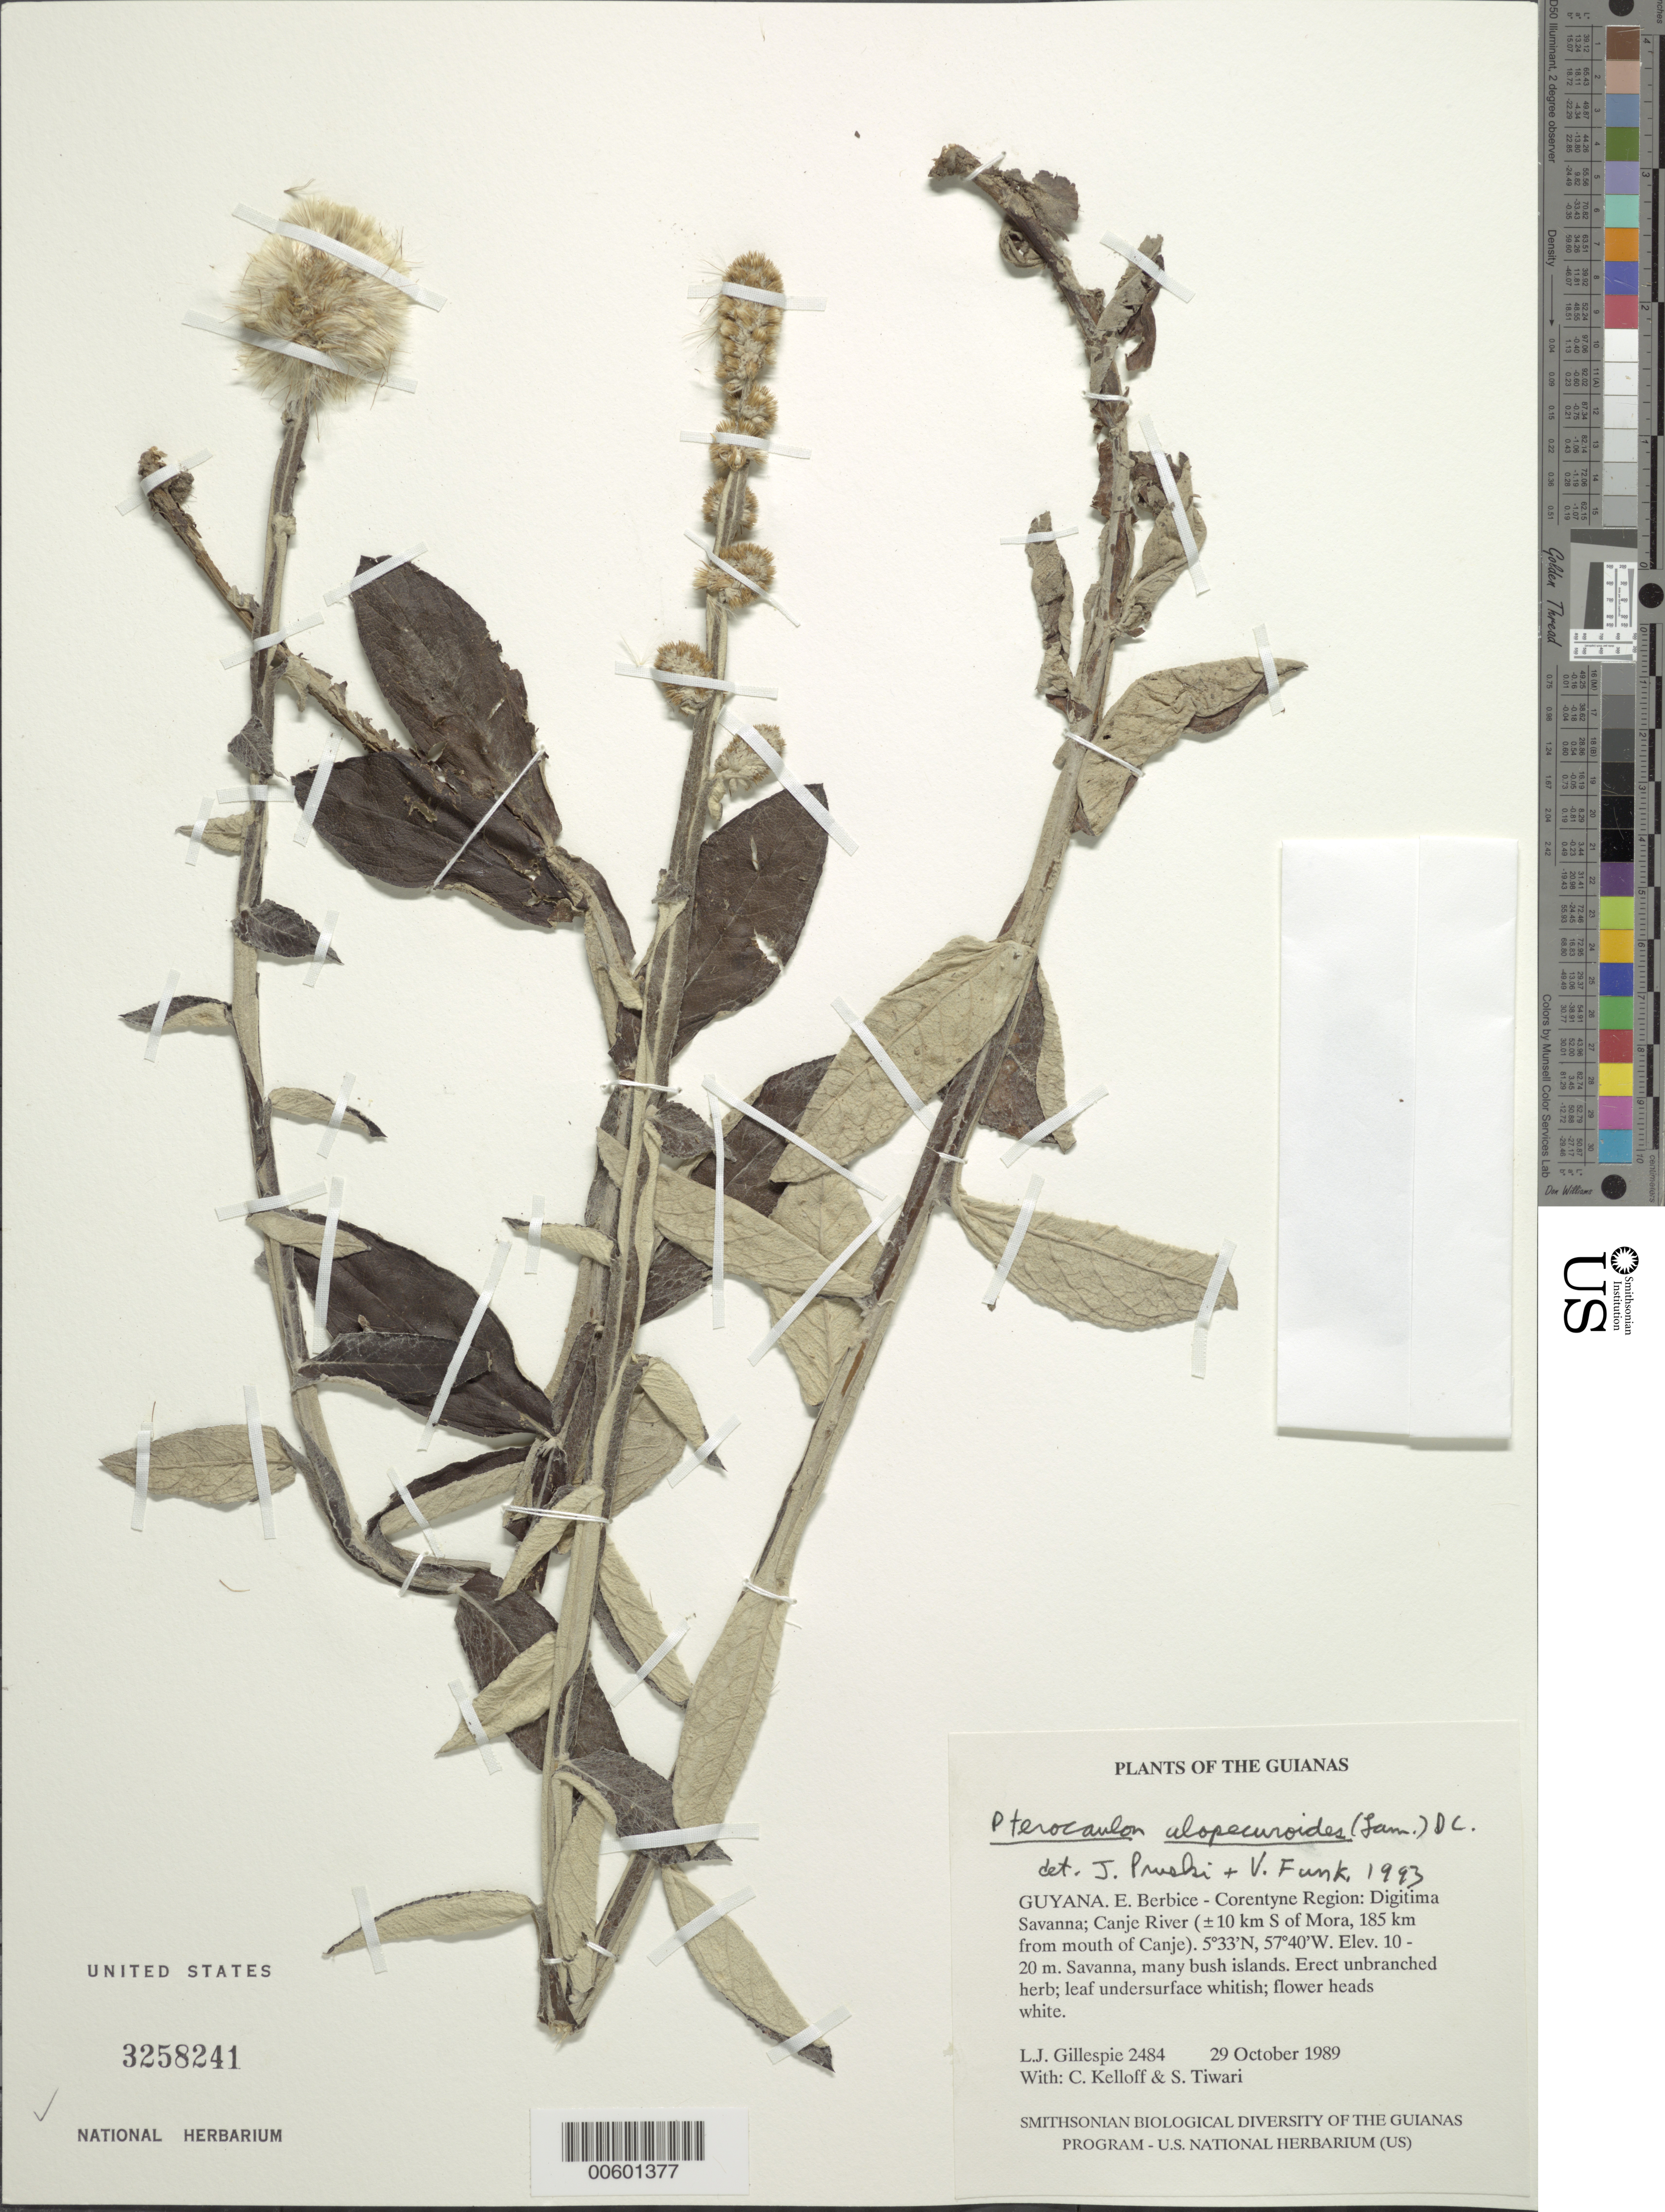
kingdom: Plantae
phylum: Tracheophyta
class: Magnoliopsida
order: Asterales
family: Asteraceae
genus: Pterocaulon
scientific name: Pterocaulon alopecuroides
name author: (Lam.) DC.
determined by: Pruski, J. F.; Funk, V. A.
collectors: L. J. Gillespie, C. L. Kelloff & S. Tiwari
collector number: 2484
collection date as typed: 29 October 1989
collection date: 1989-10-29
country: Guyana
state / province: E. Berbice-Corentyne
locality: Digitima Savanna, Canje River ±20 km S of Mora, 185 km from mouth of Canje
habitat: Savanna, many bush islands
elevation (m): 10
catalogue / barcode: US 3258241